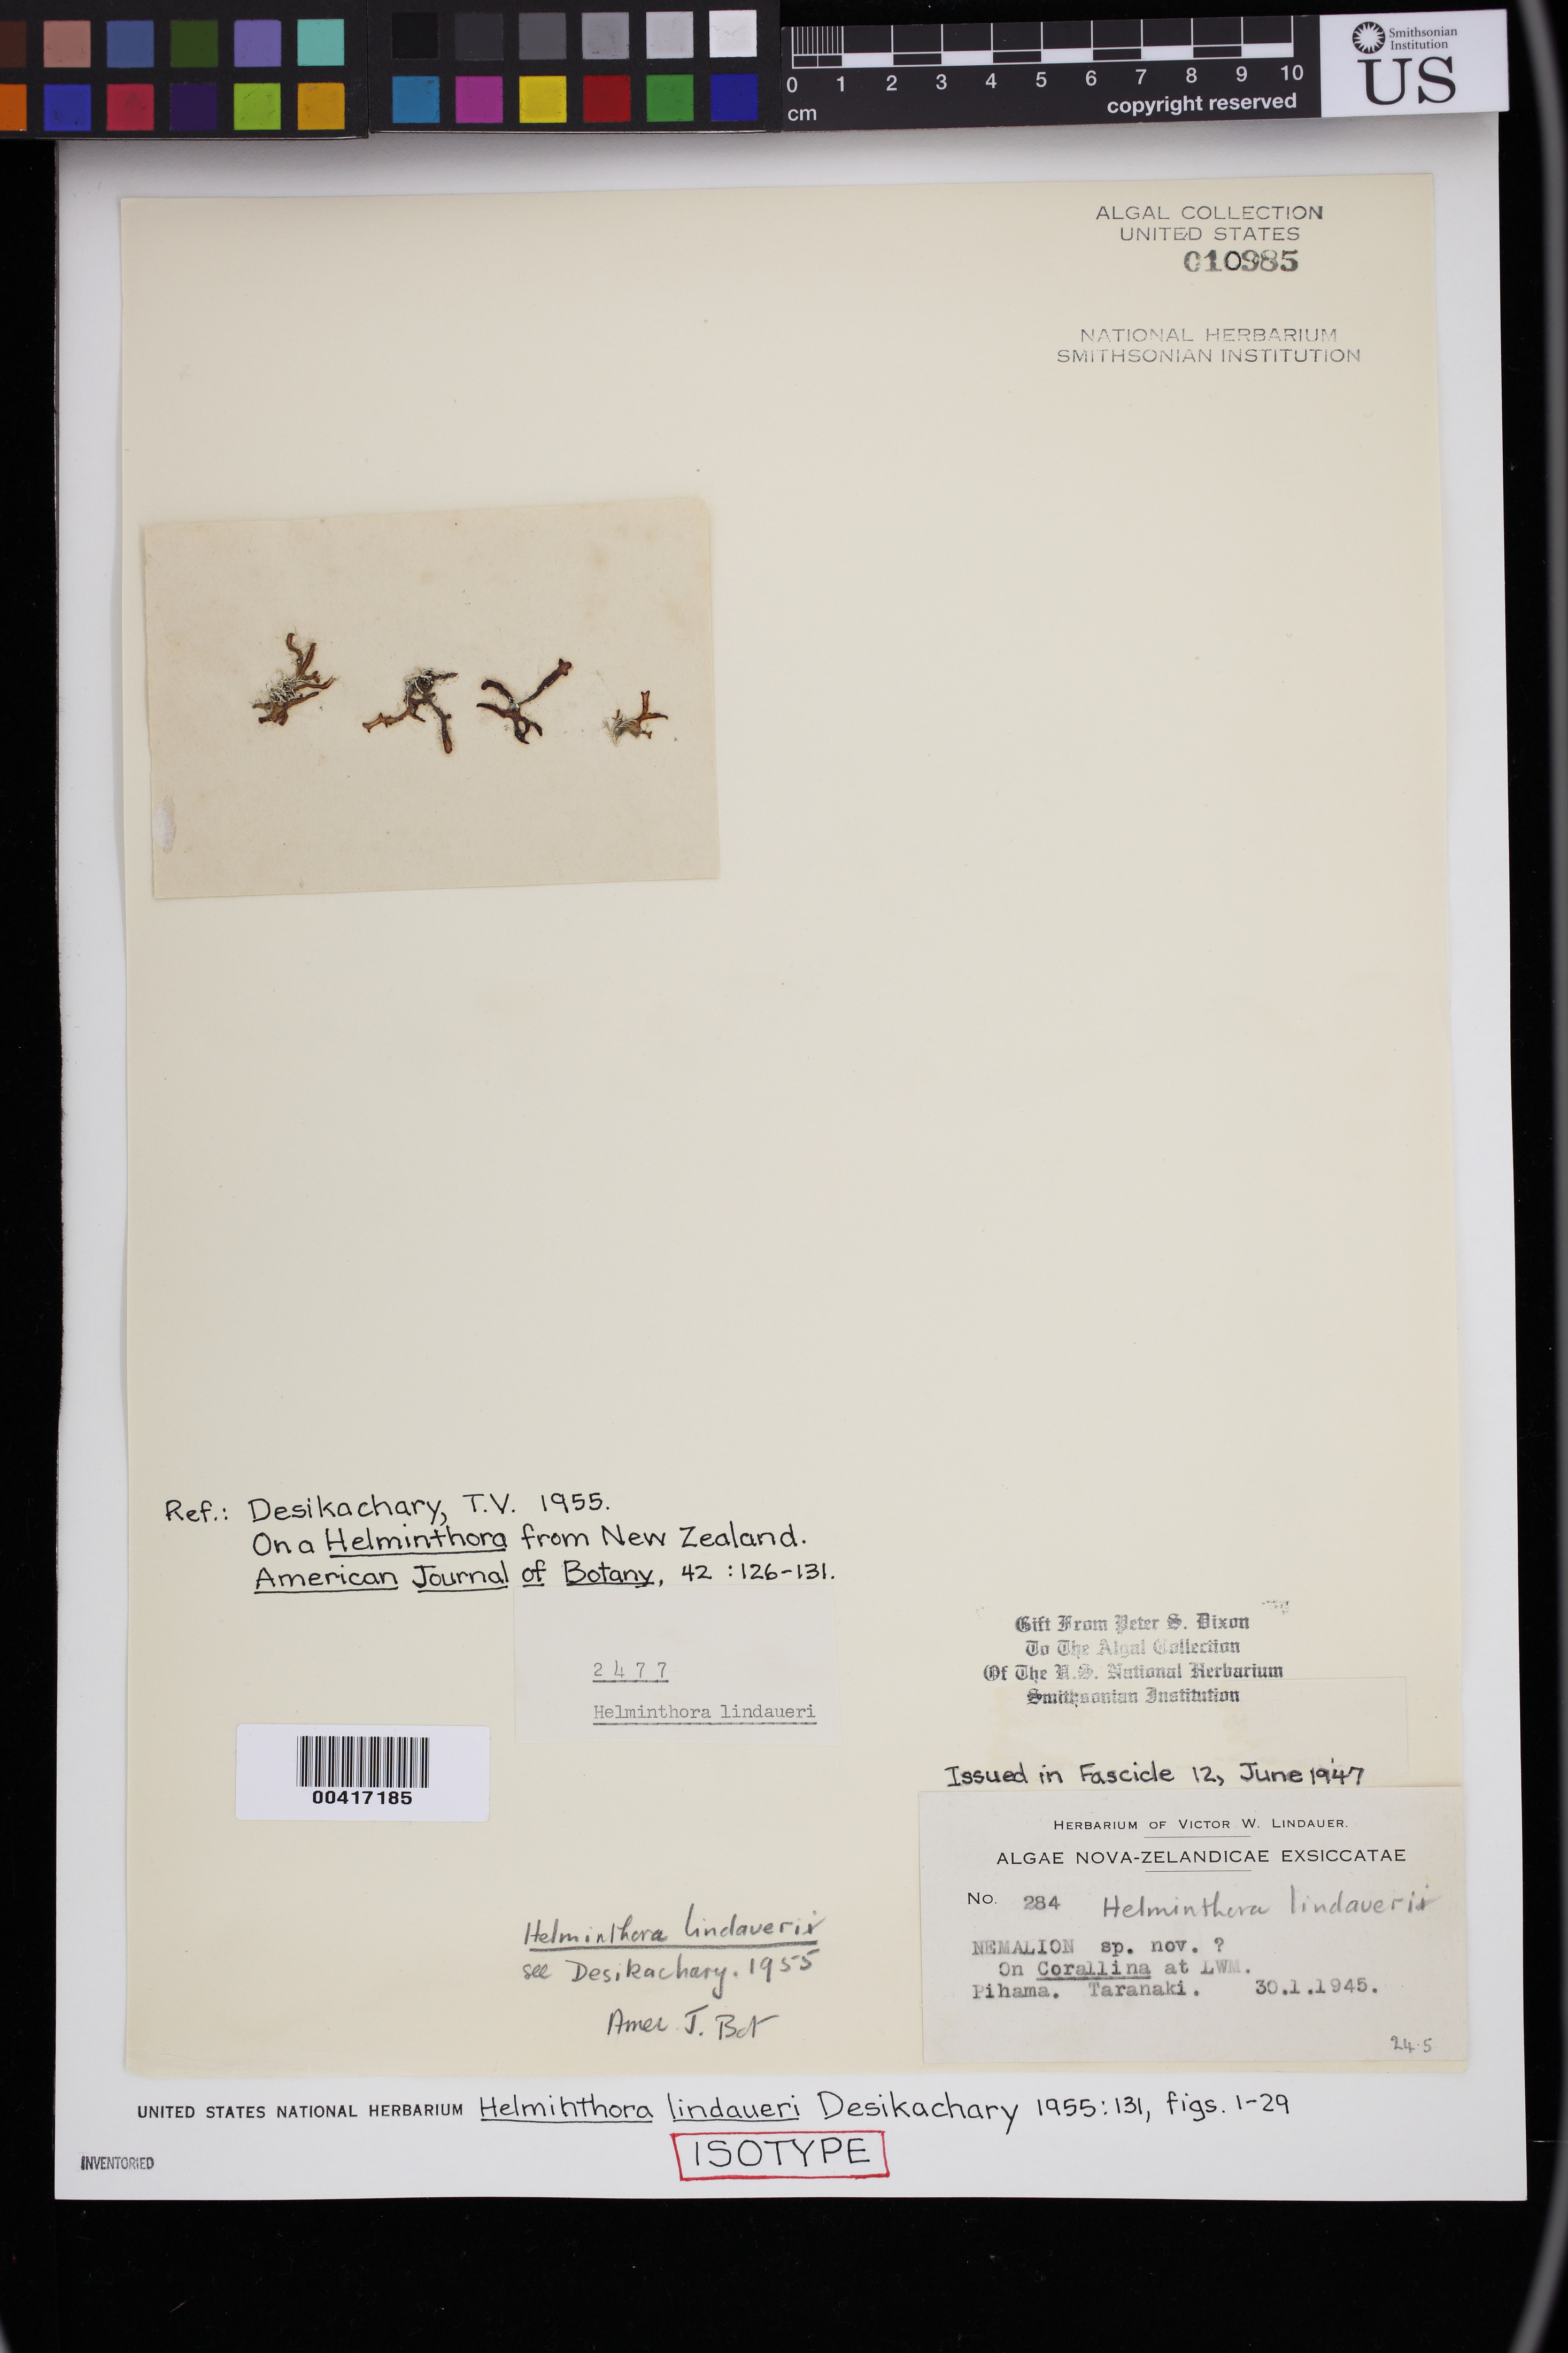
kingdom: Plantae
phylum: Rhodophyta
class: Florideophyceae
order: Nemaliales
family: Liagoraceae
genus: Helminthora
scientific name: Helminthora lindaueri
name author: Desikachary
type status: Isotype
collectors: V. Lindauer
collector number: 284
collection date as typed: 30 Jan 1945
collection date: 1945-01-30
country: New Zealand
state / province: Taranaki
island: North Island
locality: Pihama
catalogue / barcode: US 10985